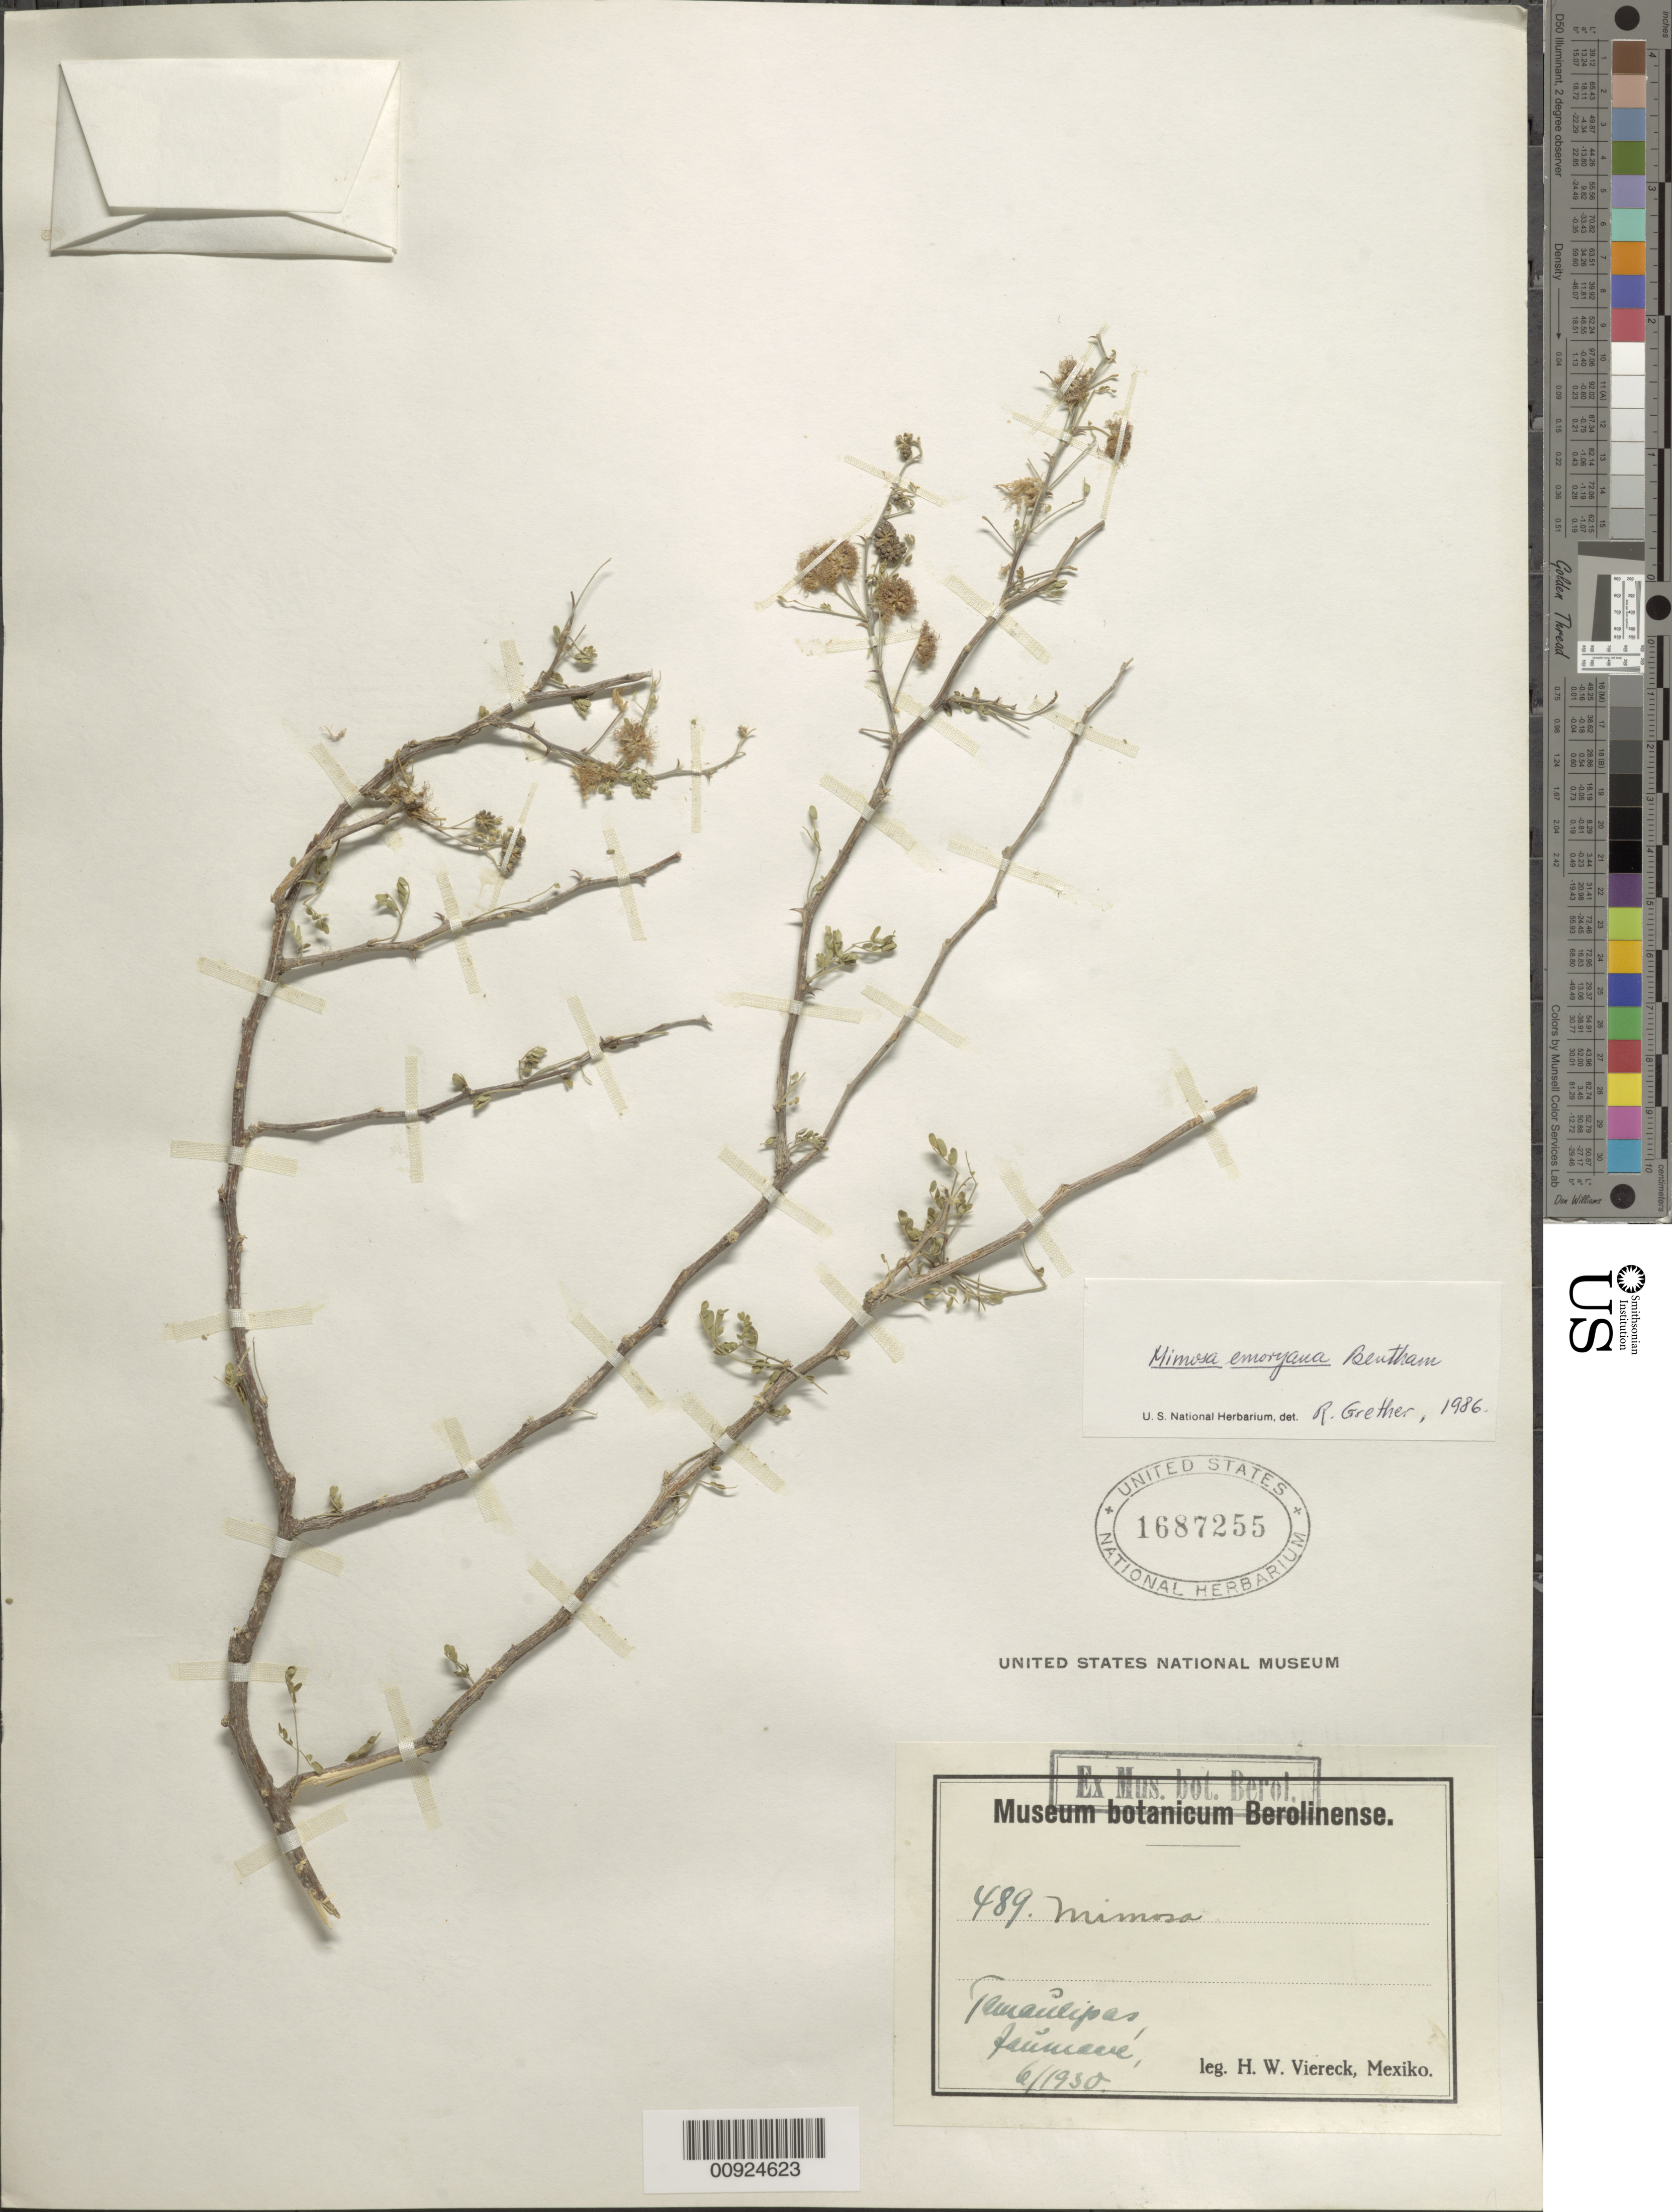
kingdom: Plantae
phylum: Tracheophyta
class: Magnoliopsida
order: Fabales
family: Fabaceae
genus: Mimosa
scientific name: Mimosa emoryana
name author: Benth.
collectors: H. W. Viereck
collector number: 489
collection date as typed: Jun 1930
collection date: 1930-06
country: Mexico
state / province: Tamaulipas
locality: Jaumave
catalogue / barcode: US 1687255